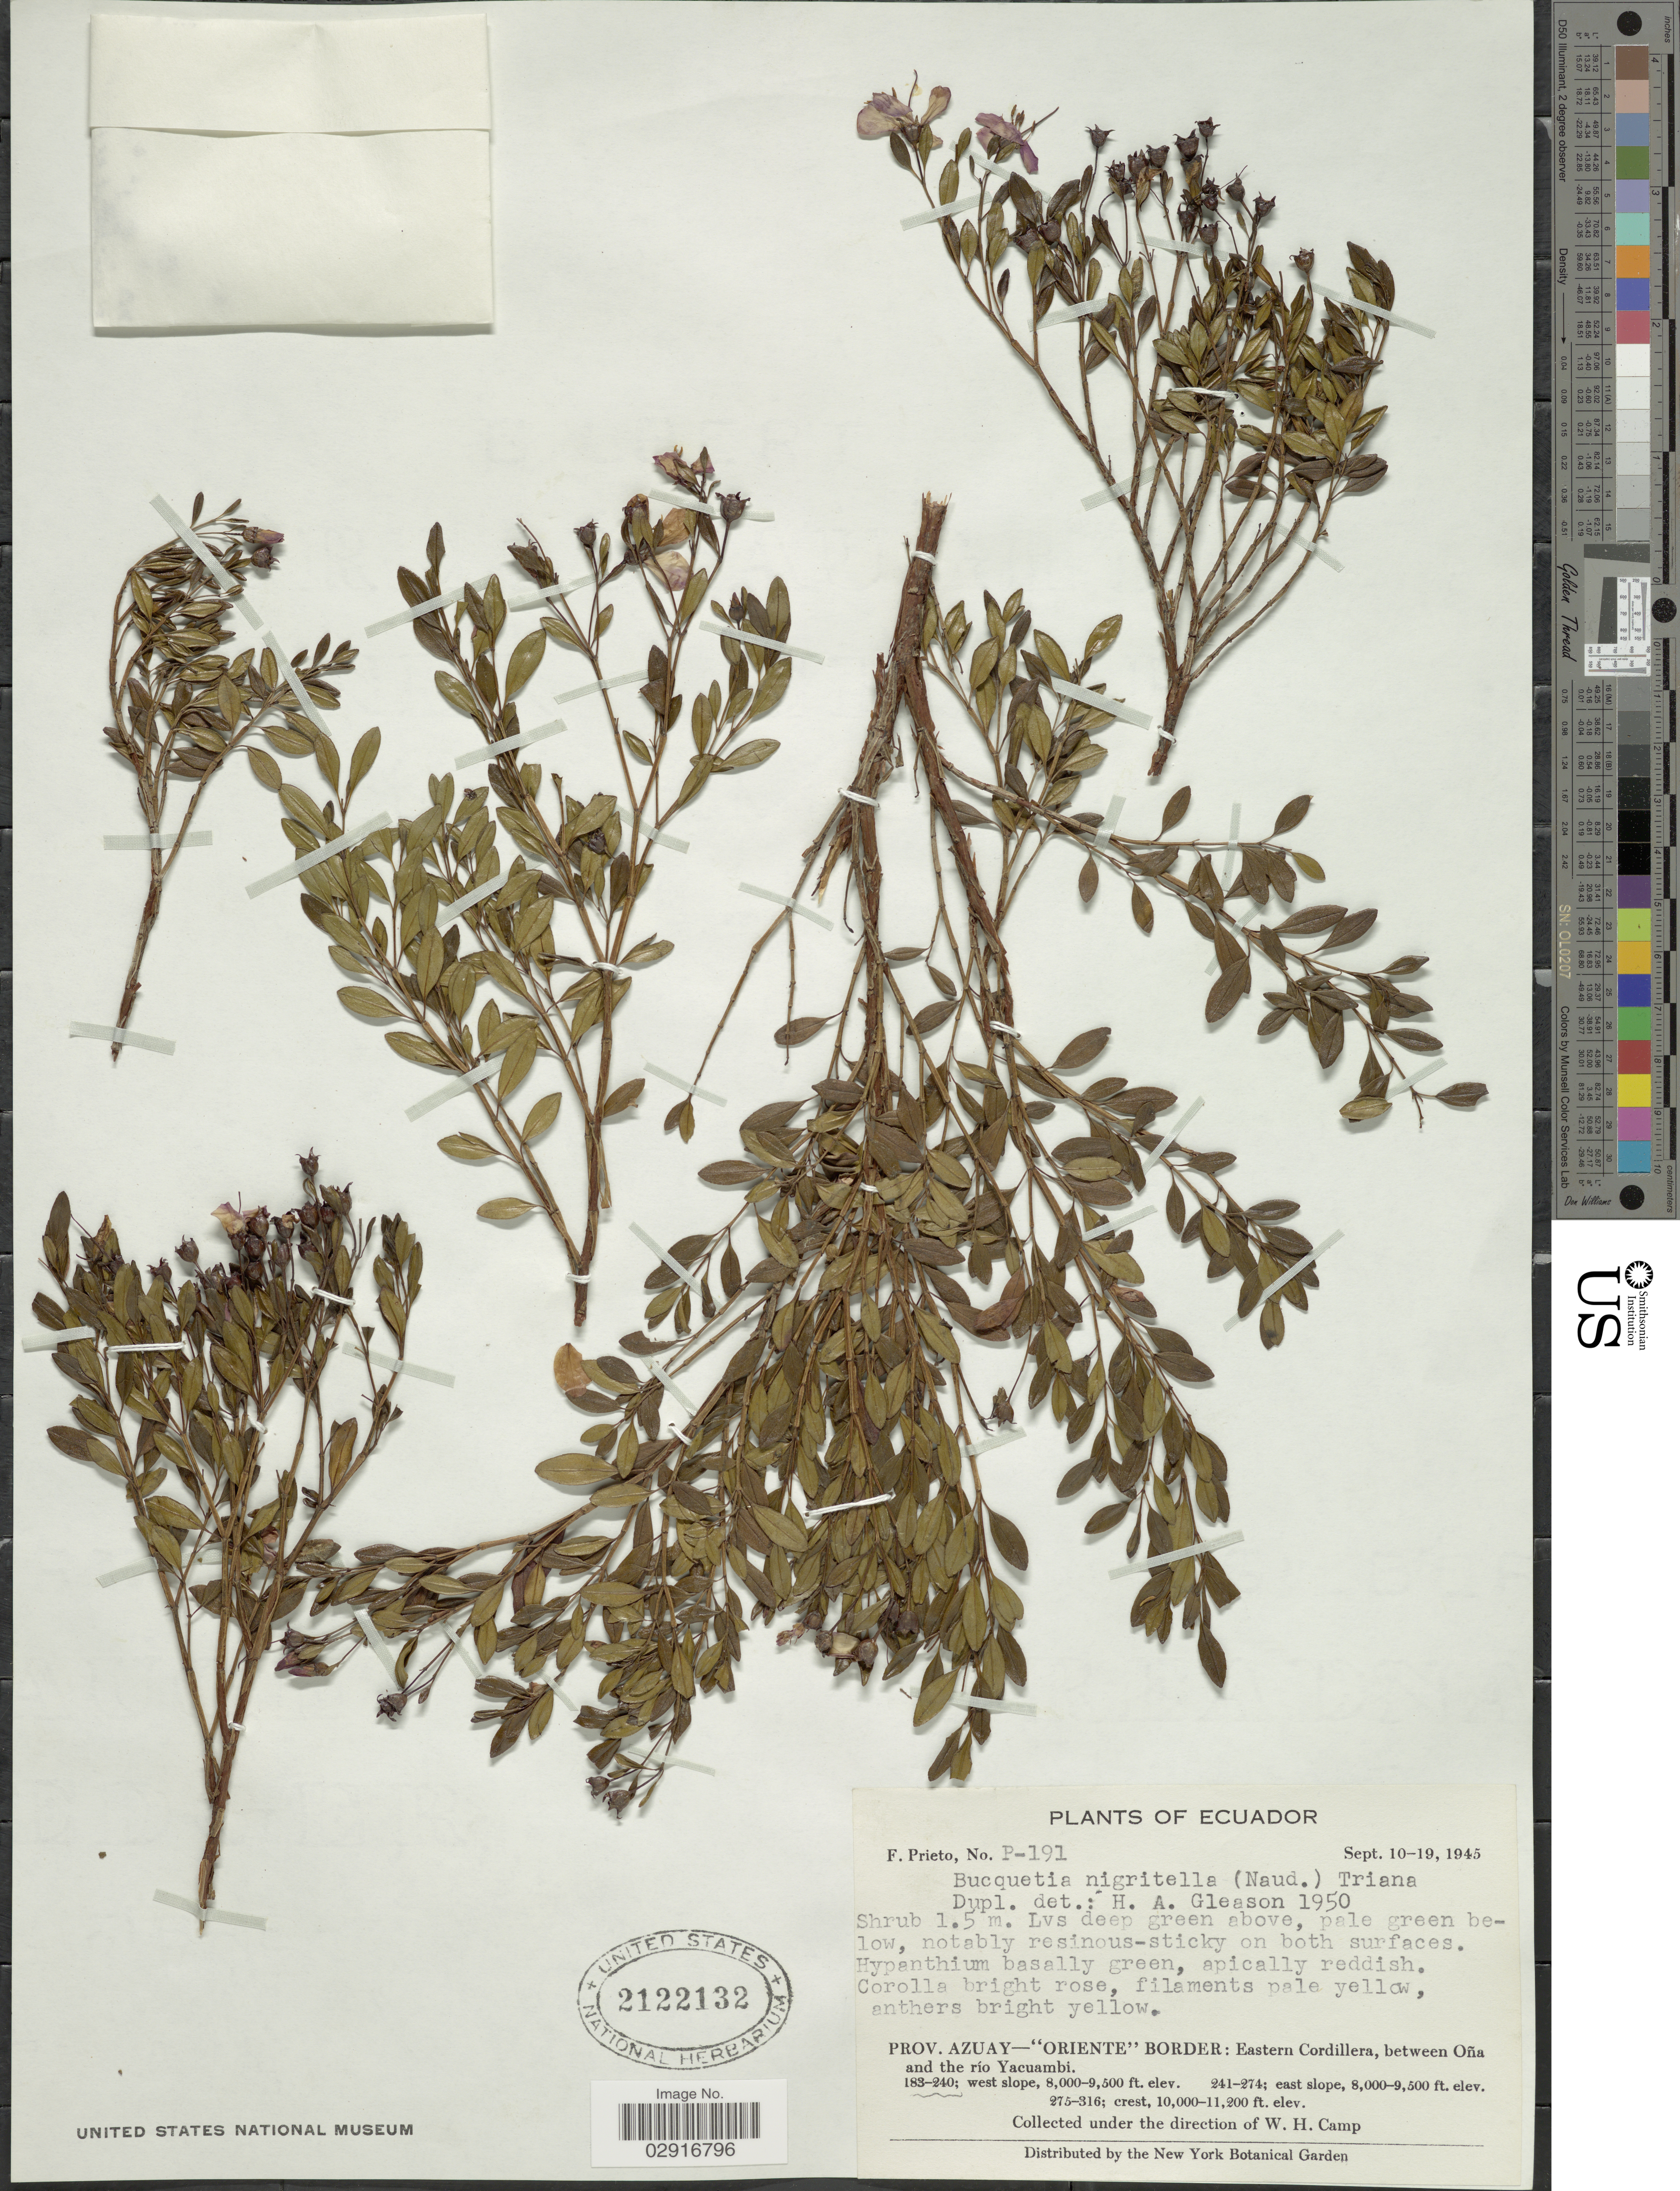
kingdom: Plantae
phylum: Tracheophyta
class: Magnoliopsida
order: Myrtales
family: Melastomataceae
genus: Bucquetia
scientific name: Bucquetia nigritella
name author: (Naudin) Triana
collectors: F. Prieto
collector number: P-191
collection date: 1945-09-10/1945-09-19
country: Ecuador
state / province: Azuay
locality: Oriente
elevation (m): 2438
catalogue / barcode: US 2122132